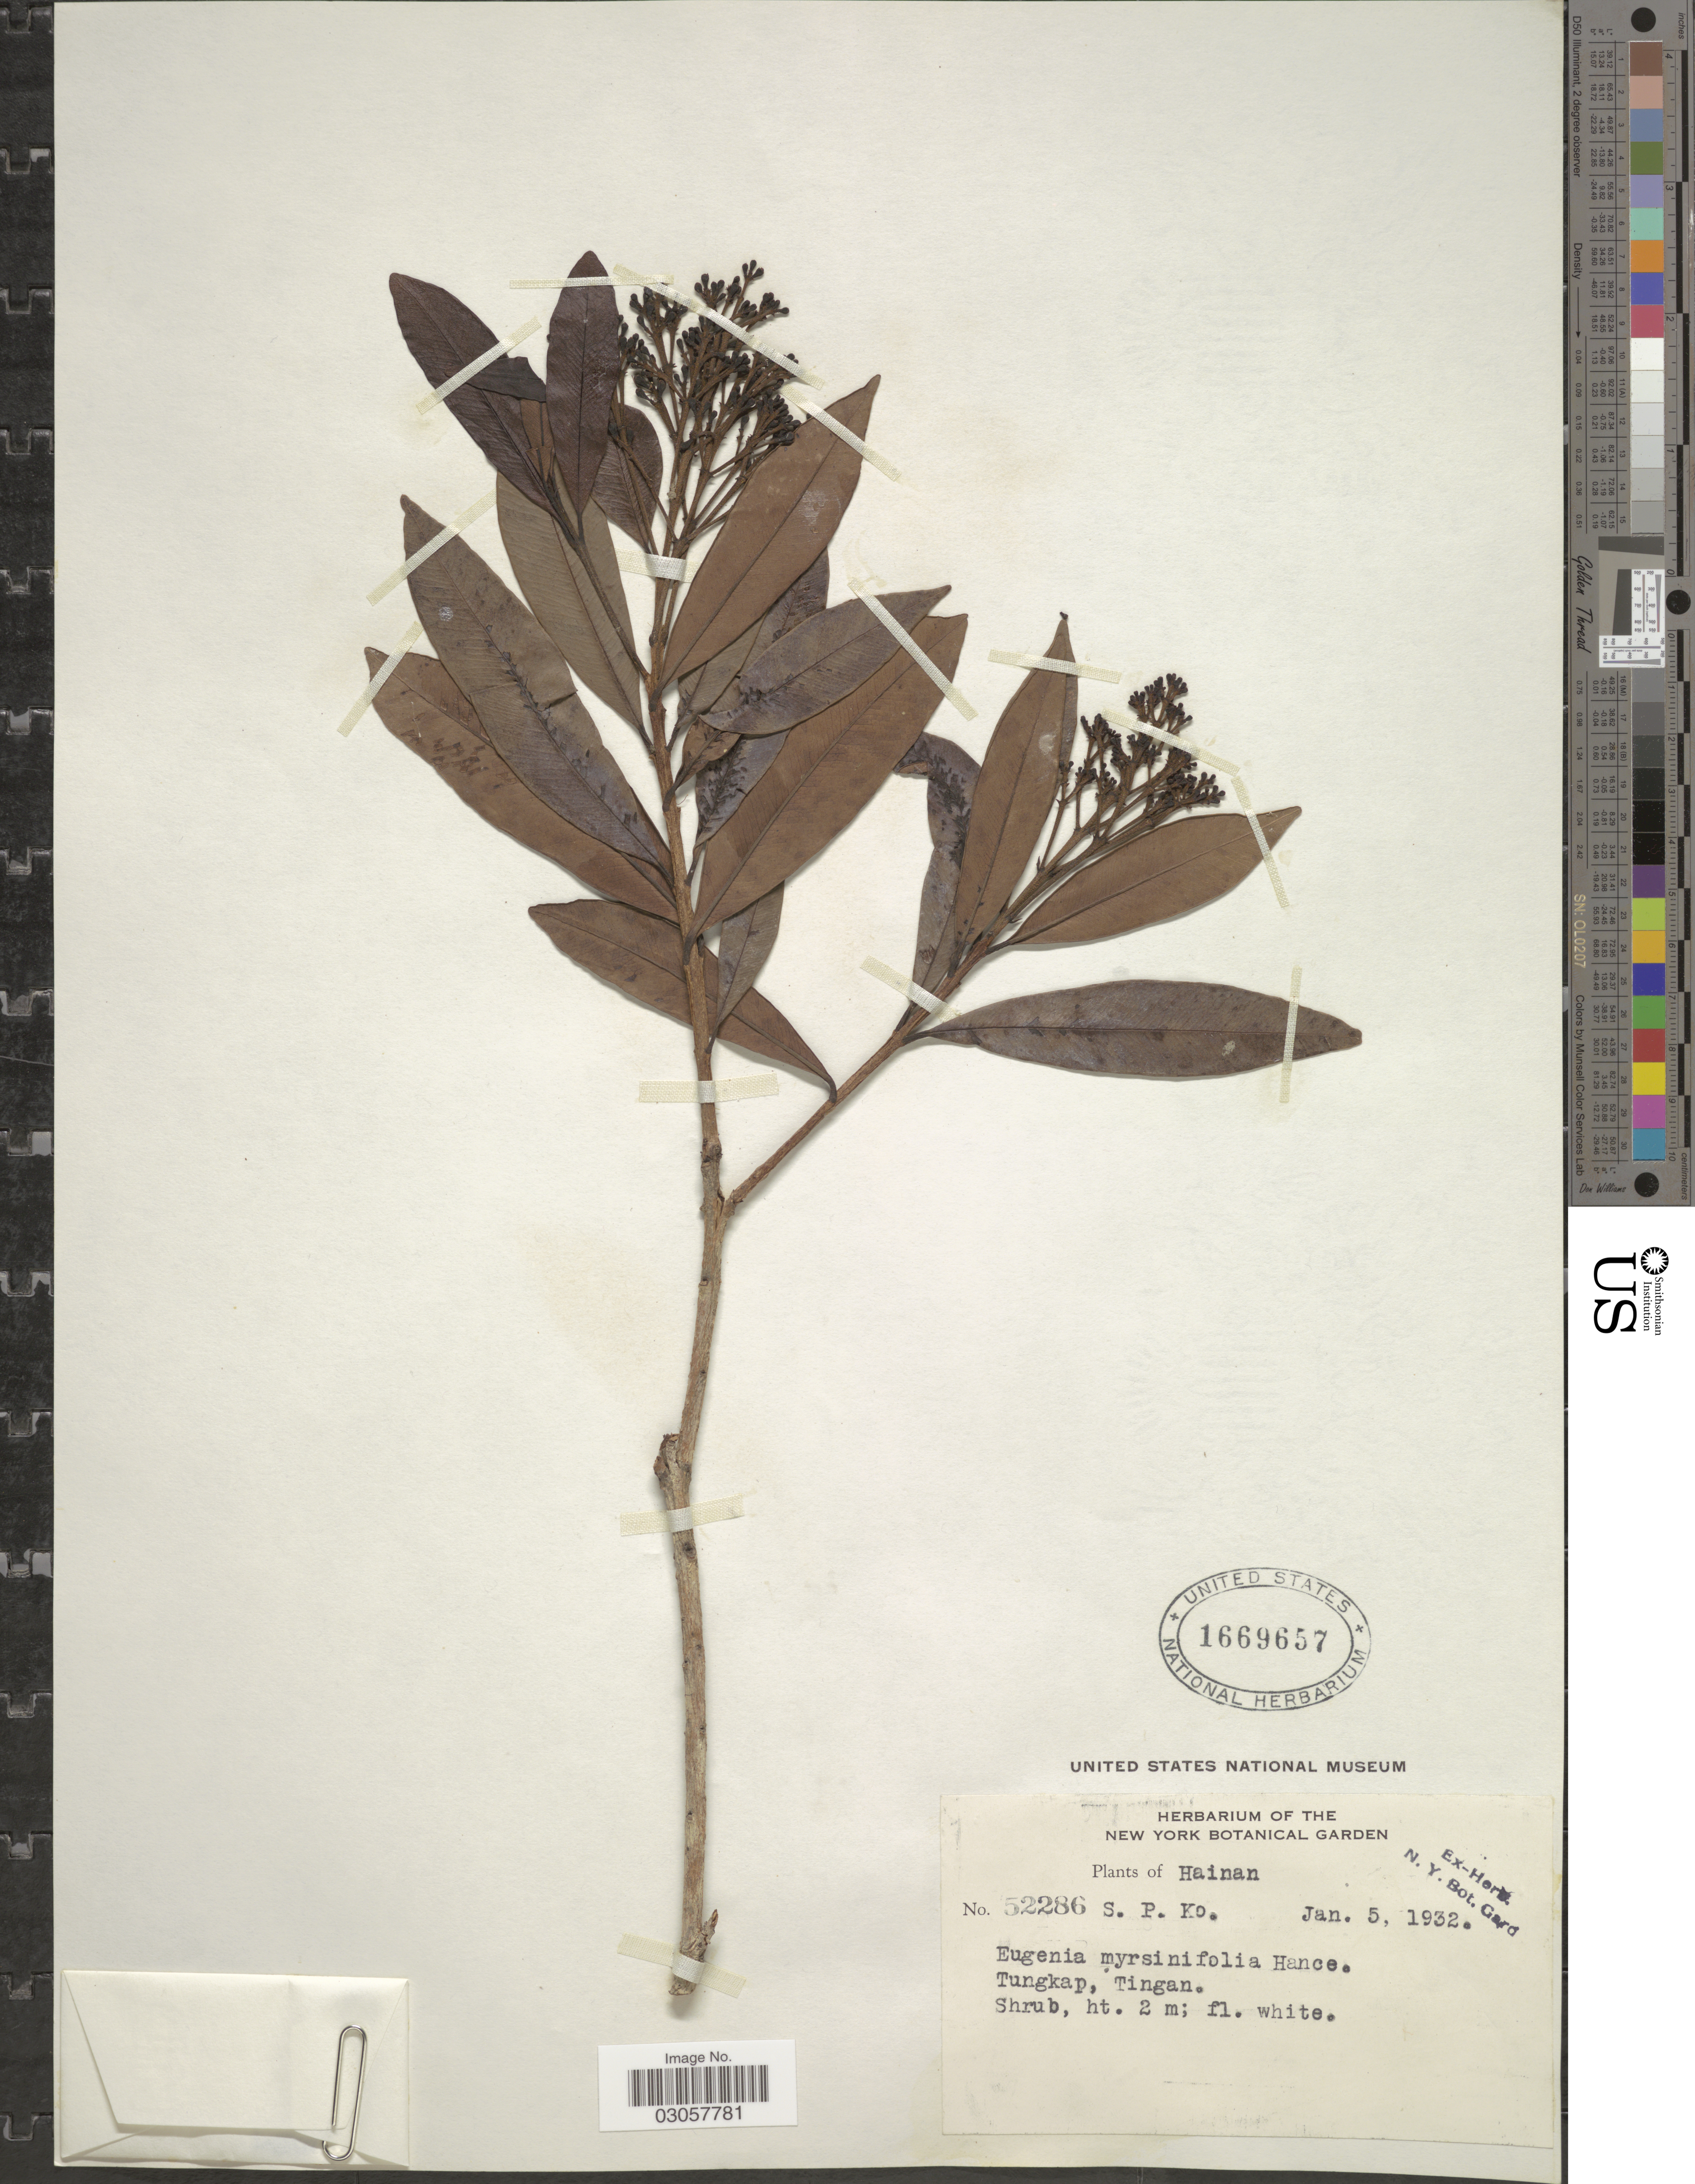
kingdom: Plantae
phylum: Tracheophyta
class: Magnoliopsida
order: Myrtales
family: Myrtaceae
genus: Syzygium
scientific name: Syzygium myrsinifolium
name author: (Hance) Merr. & L.M. Perry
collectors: S. P. Ko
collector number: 52286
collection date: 1932-01-05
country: China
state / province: Hainan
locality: Tungkap, Tingan.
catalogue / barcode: US 1669657